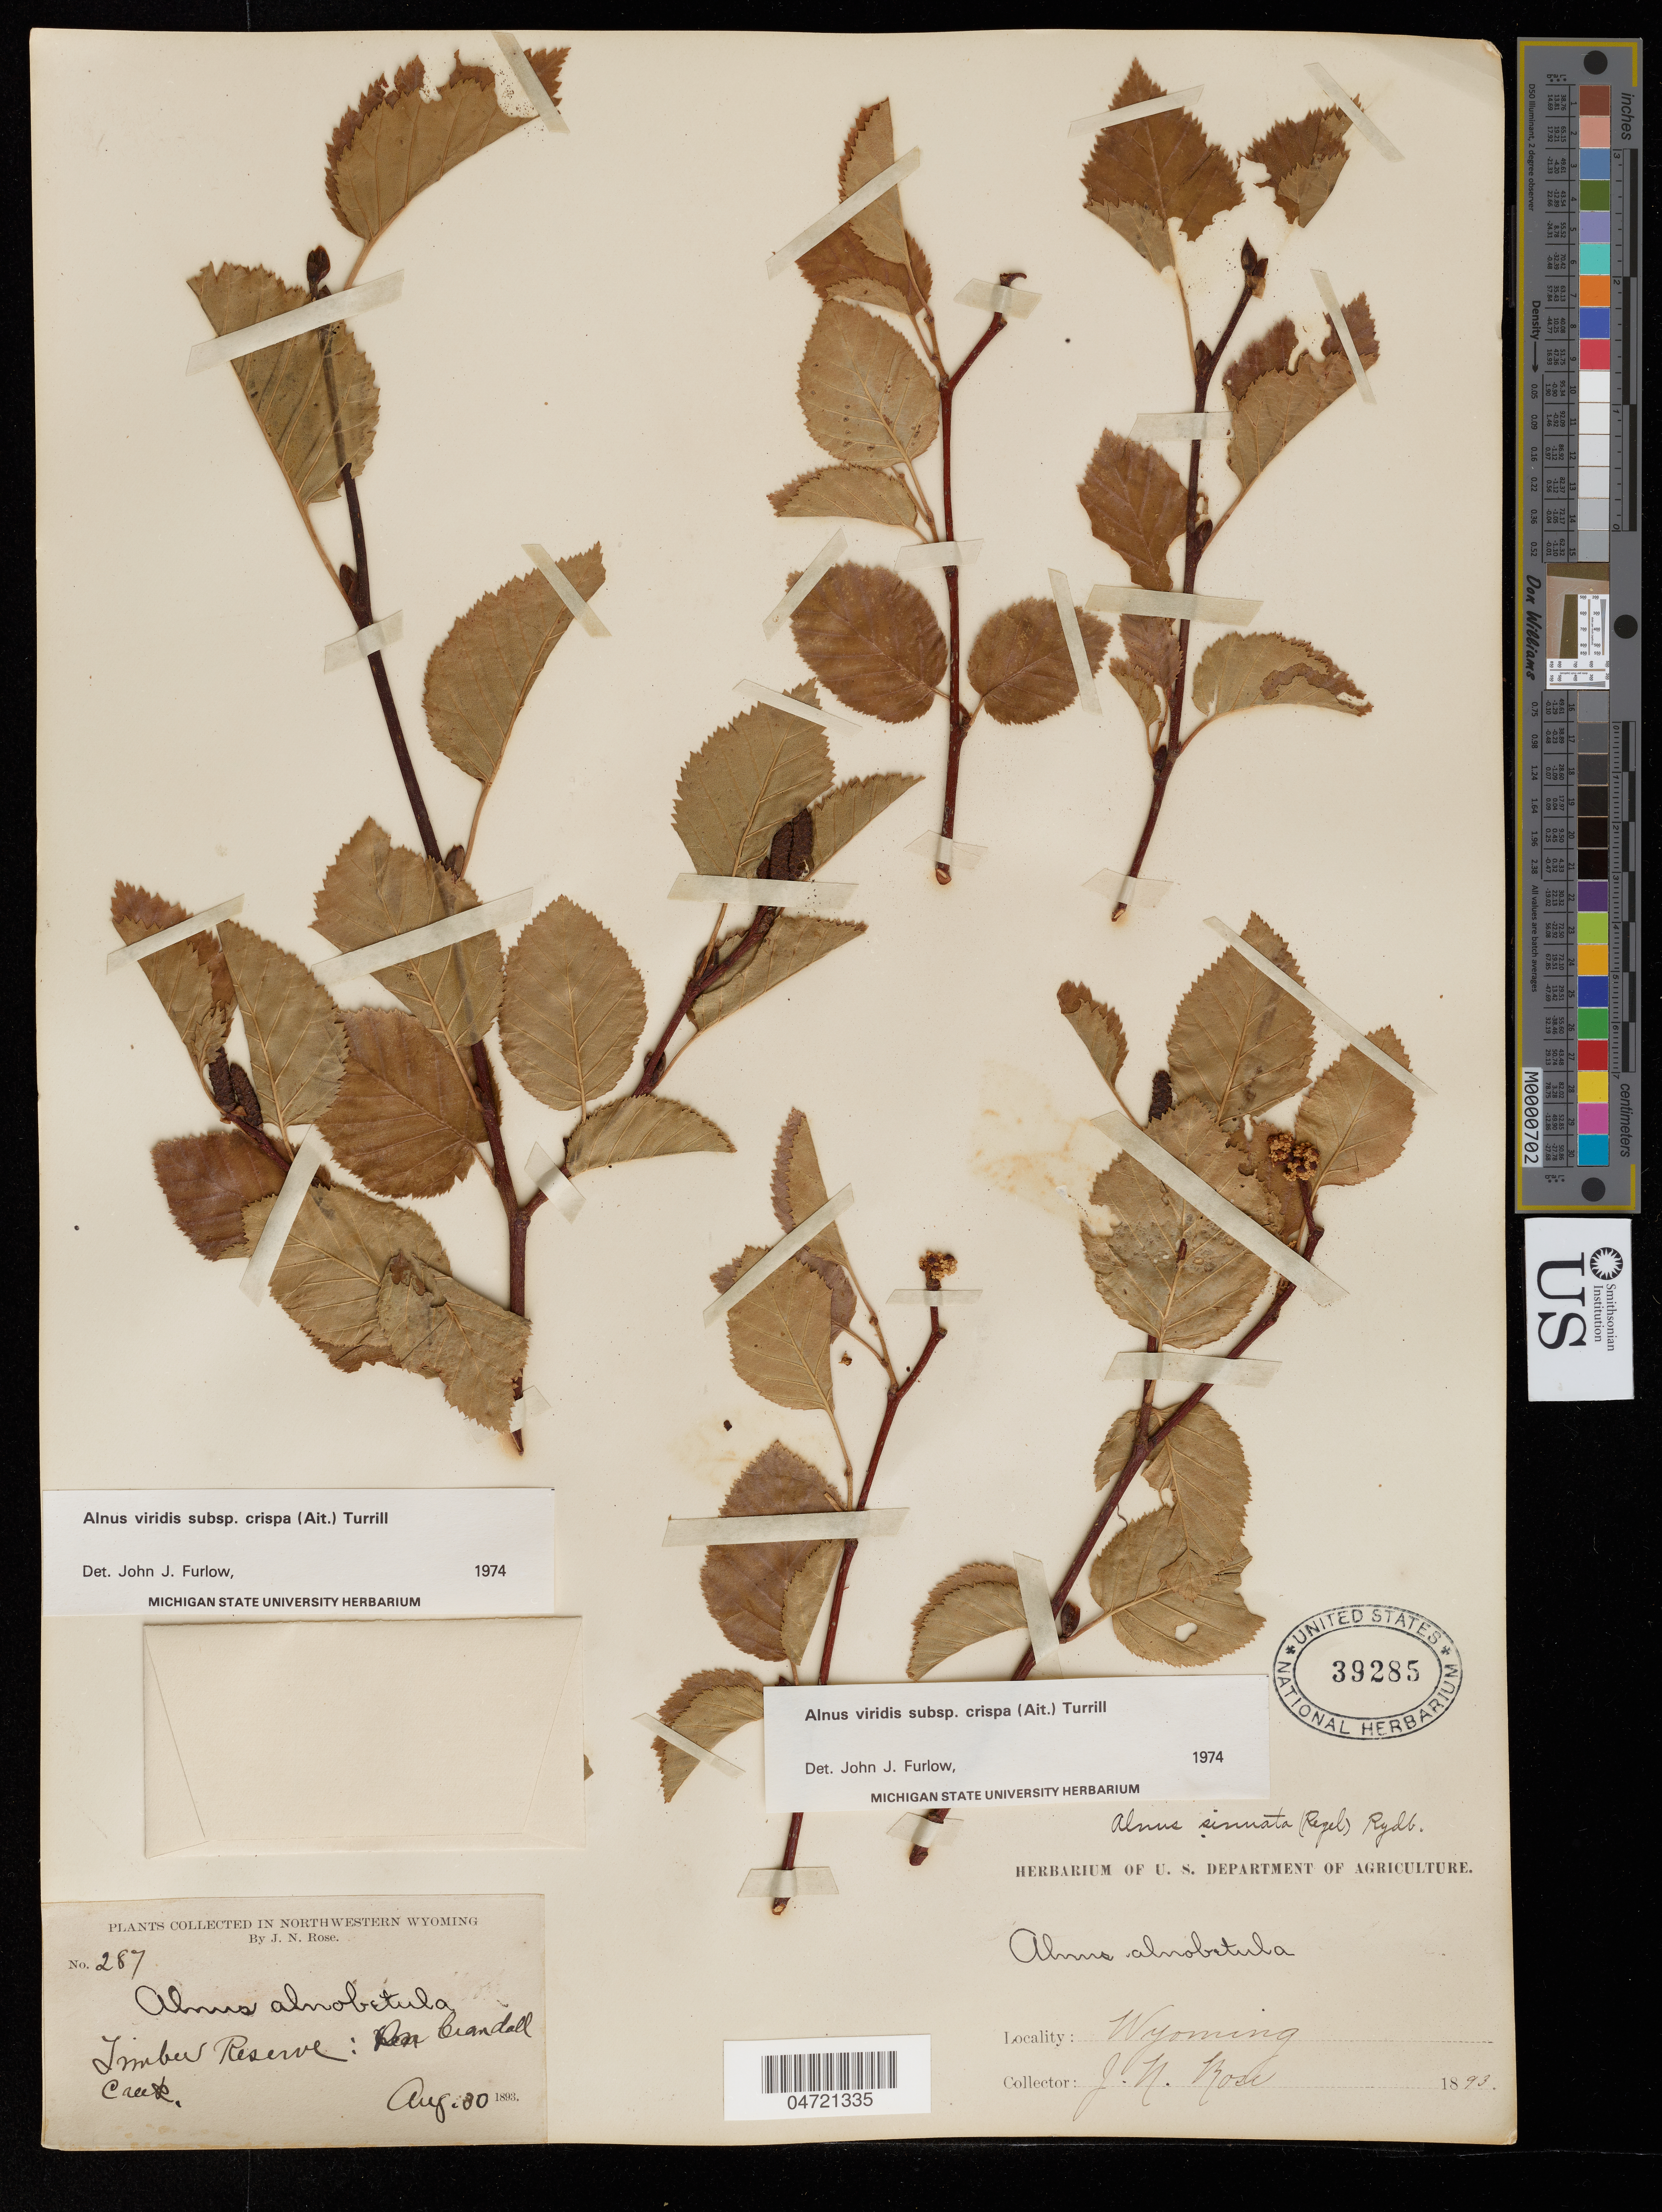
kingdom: Plantae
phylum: Tracheophyta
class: Magnoliopsida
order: Fagales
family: Betulaceae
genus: Alnus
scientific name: Alnus viridis subsp. crispa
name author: (Aiton) Turrill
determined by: Furlow, J. J.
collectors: J. N. Rose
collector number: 287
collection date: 1893-08-30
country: United States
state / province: Wyoming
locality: Northwestern Wyoming. Timbu Reserve: Along Crandall Creek.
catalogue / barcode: US 39285